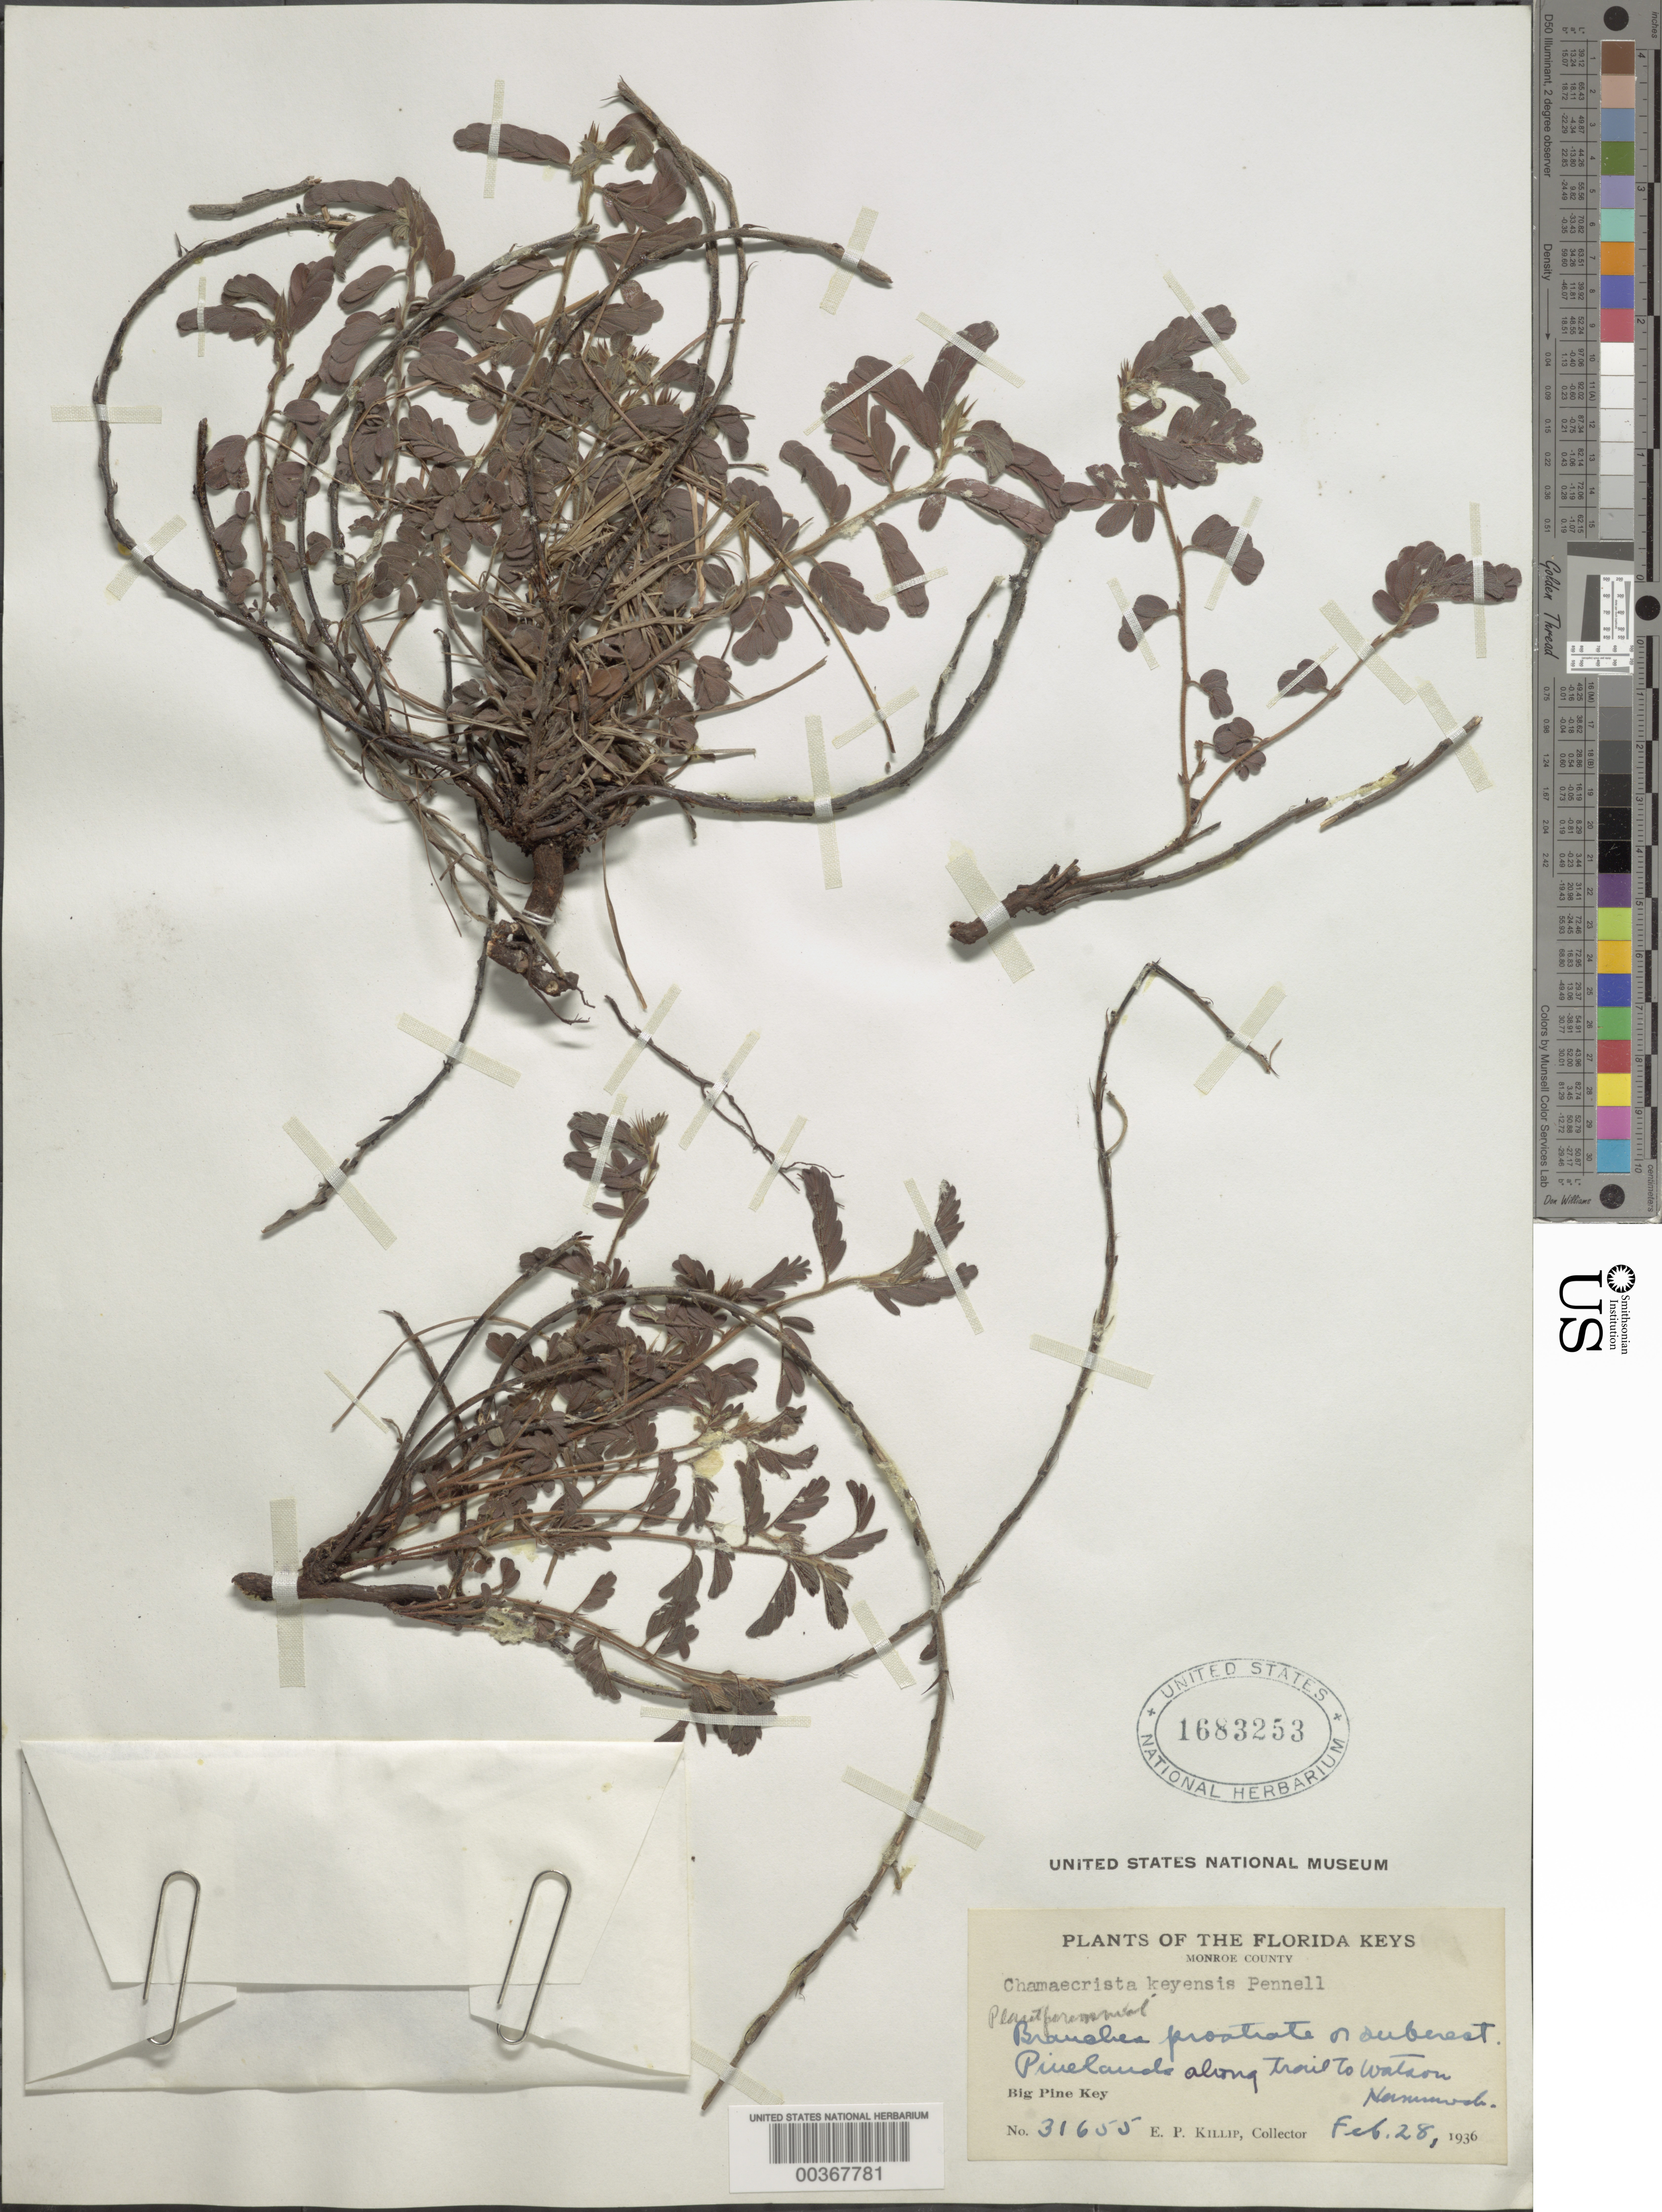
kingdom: Plantae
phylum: Tracheophyta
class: Magnoliopsida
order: Fabales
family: Fabaceae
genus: Chamaecrista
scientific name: Chamaecrista lineata var. keyensis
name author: (Pennell) H.S. Irwin & Barneby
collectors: E. P. Killip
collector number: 31655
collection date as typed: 28 Feb 1936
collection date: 1936-02-28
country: United States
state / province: Florida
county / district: Monroe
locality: Big pine key, along trail to western hammock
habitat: Pinelands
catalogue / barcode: US 1683253